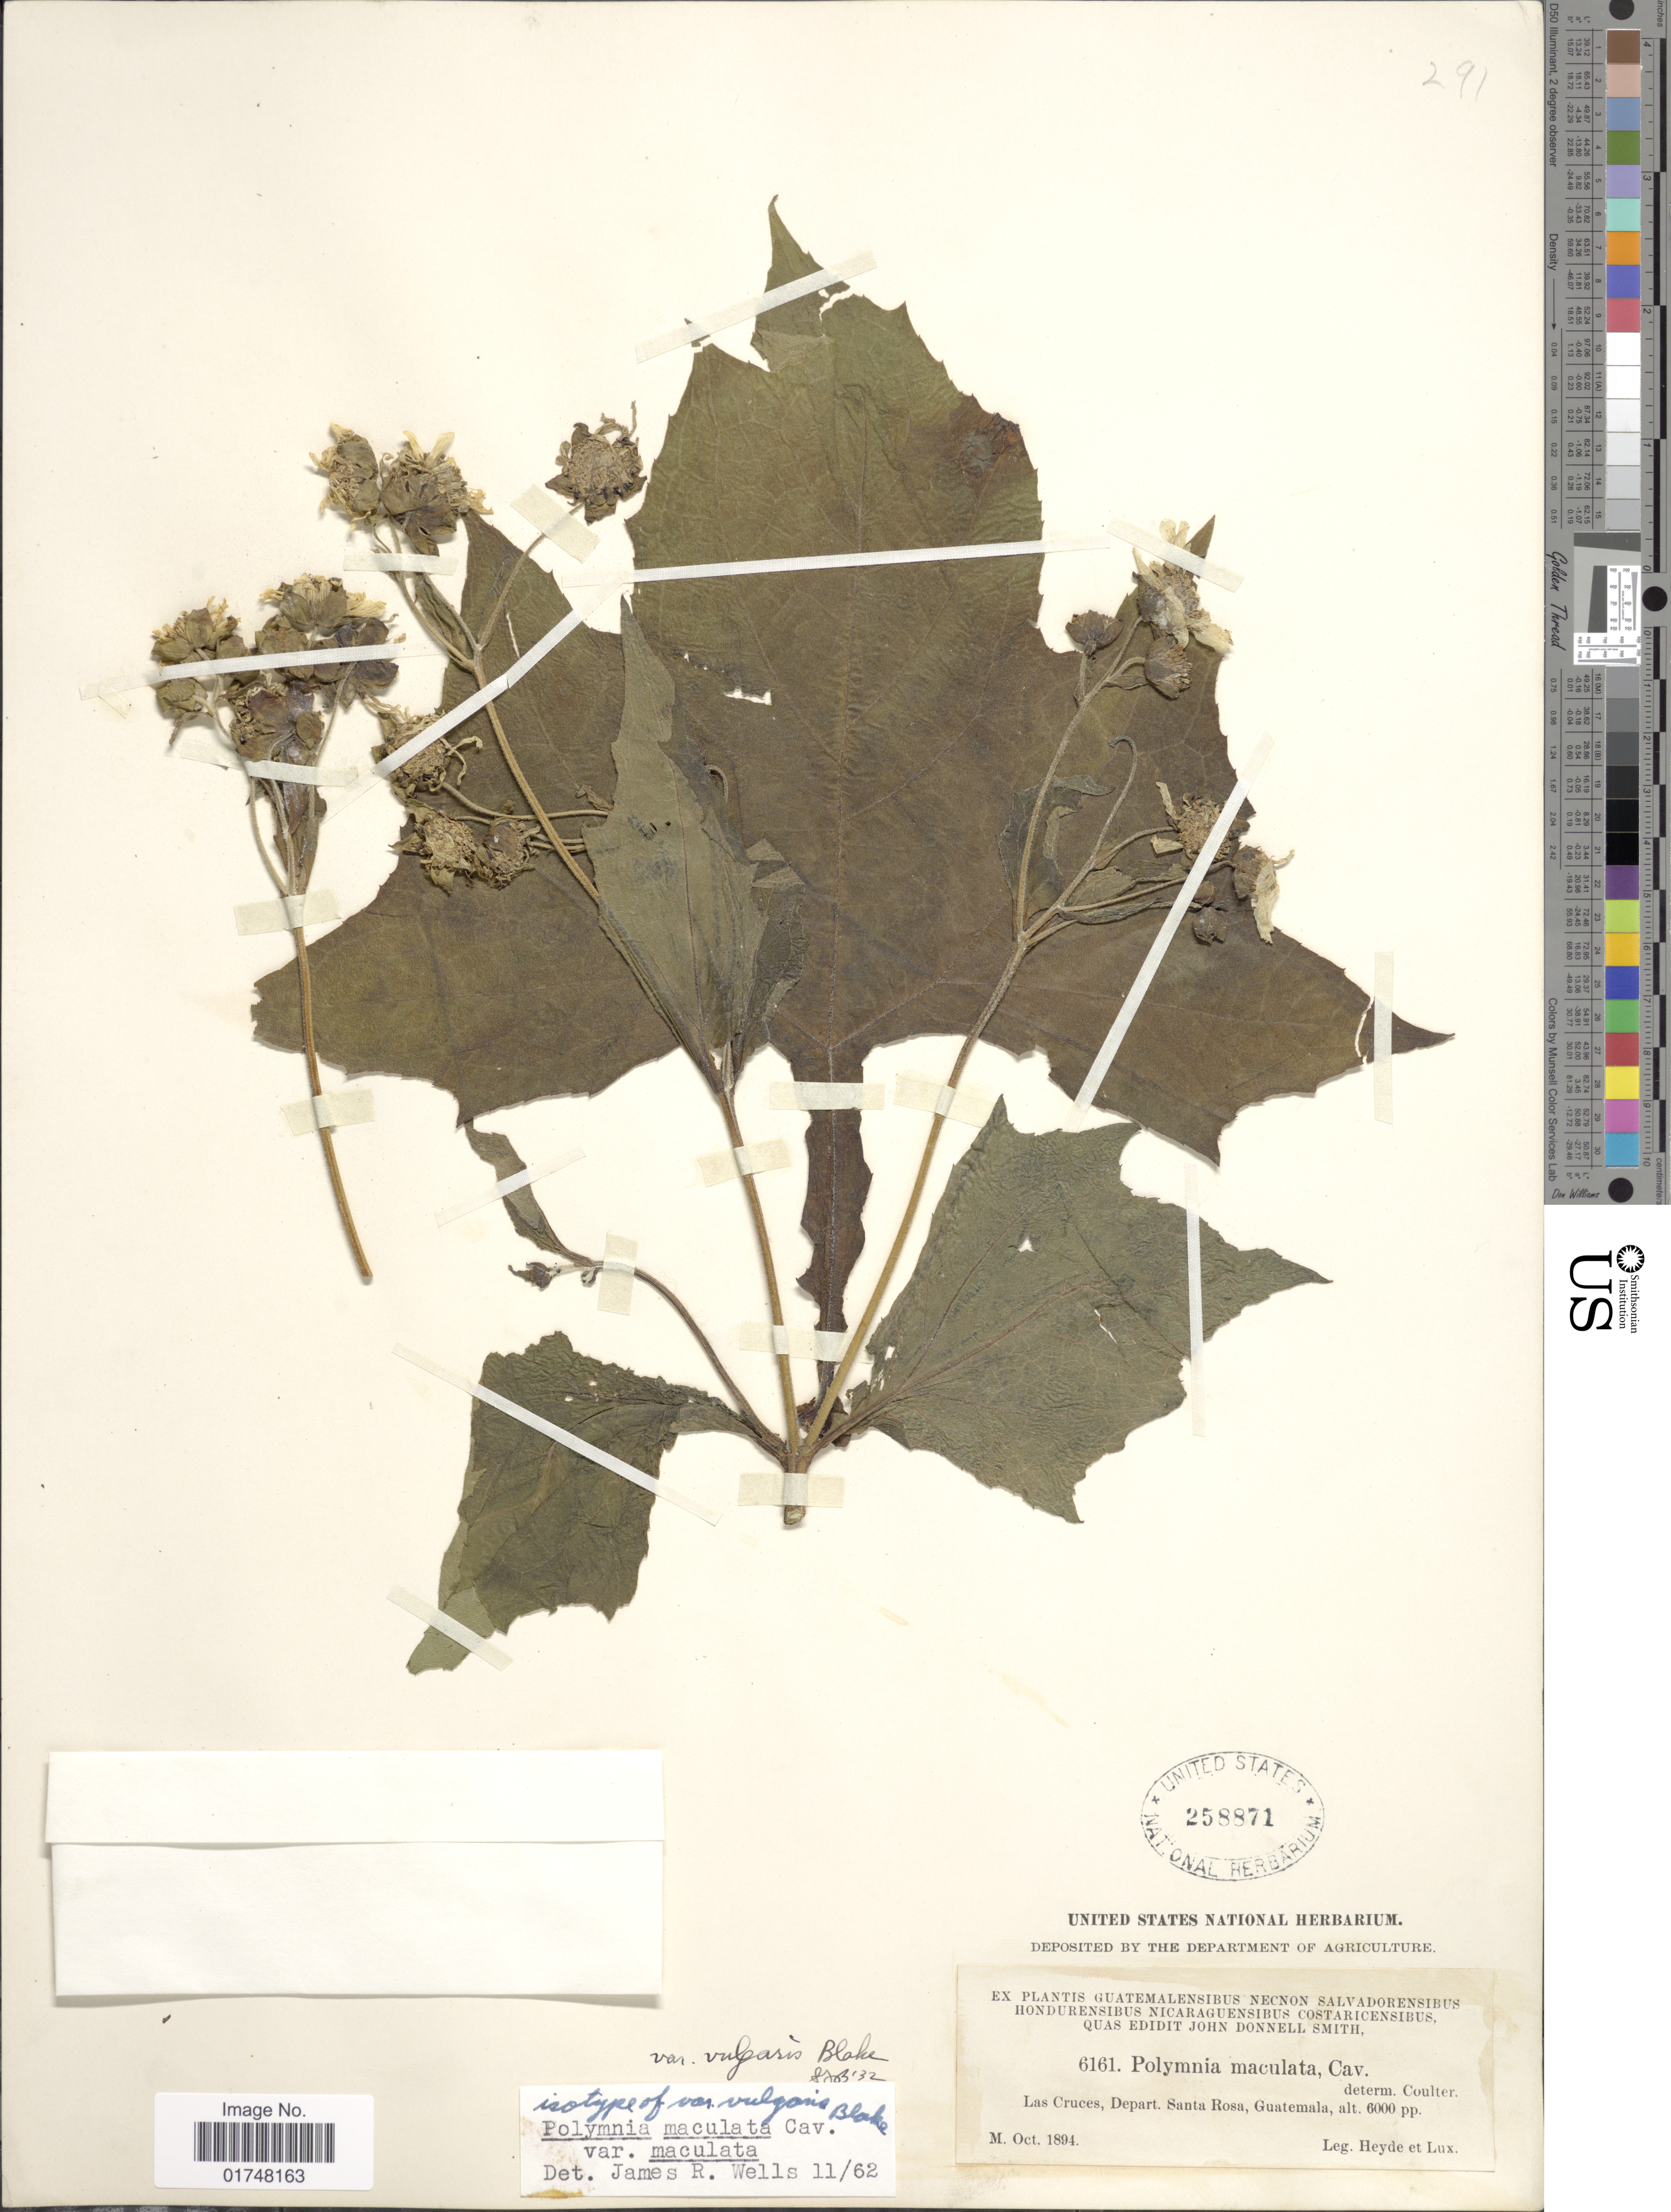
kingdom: Plantae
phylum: Tracheophyta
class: Magnoliopsida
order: Asterales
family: Asteraceae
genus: Smallanthus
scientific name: Smallanthus maculatus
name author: (Cav.) H. Rob.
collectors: Heyde & Lux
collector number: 6161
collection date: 1894-10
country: Guatemala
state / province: Santa Rosa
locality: Las Cruces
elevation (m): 1829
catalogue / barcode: US 258871